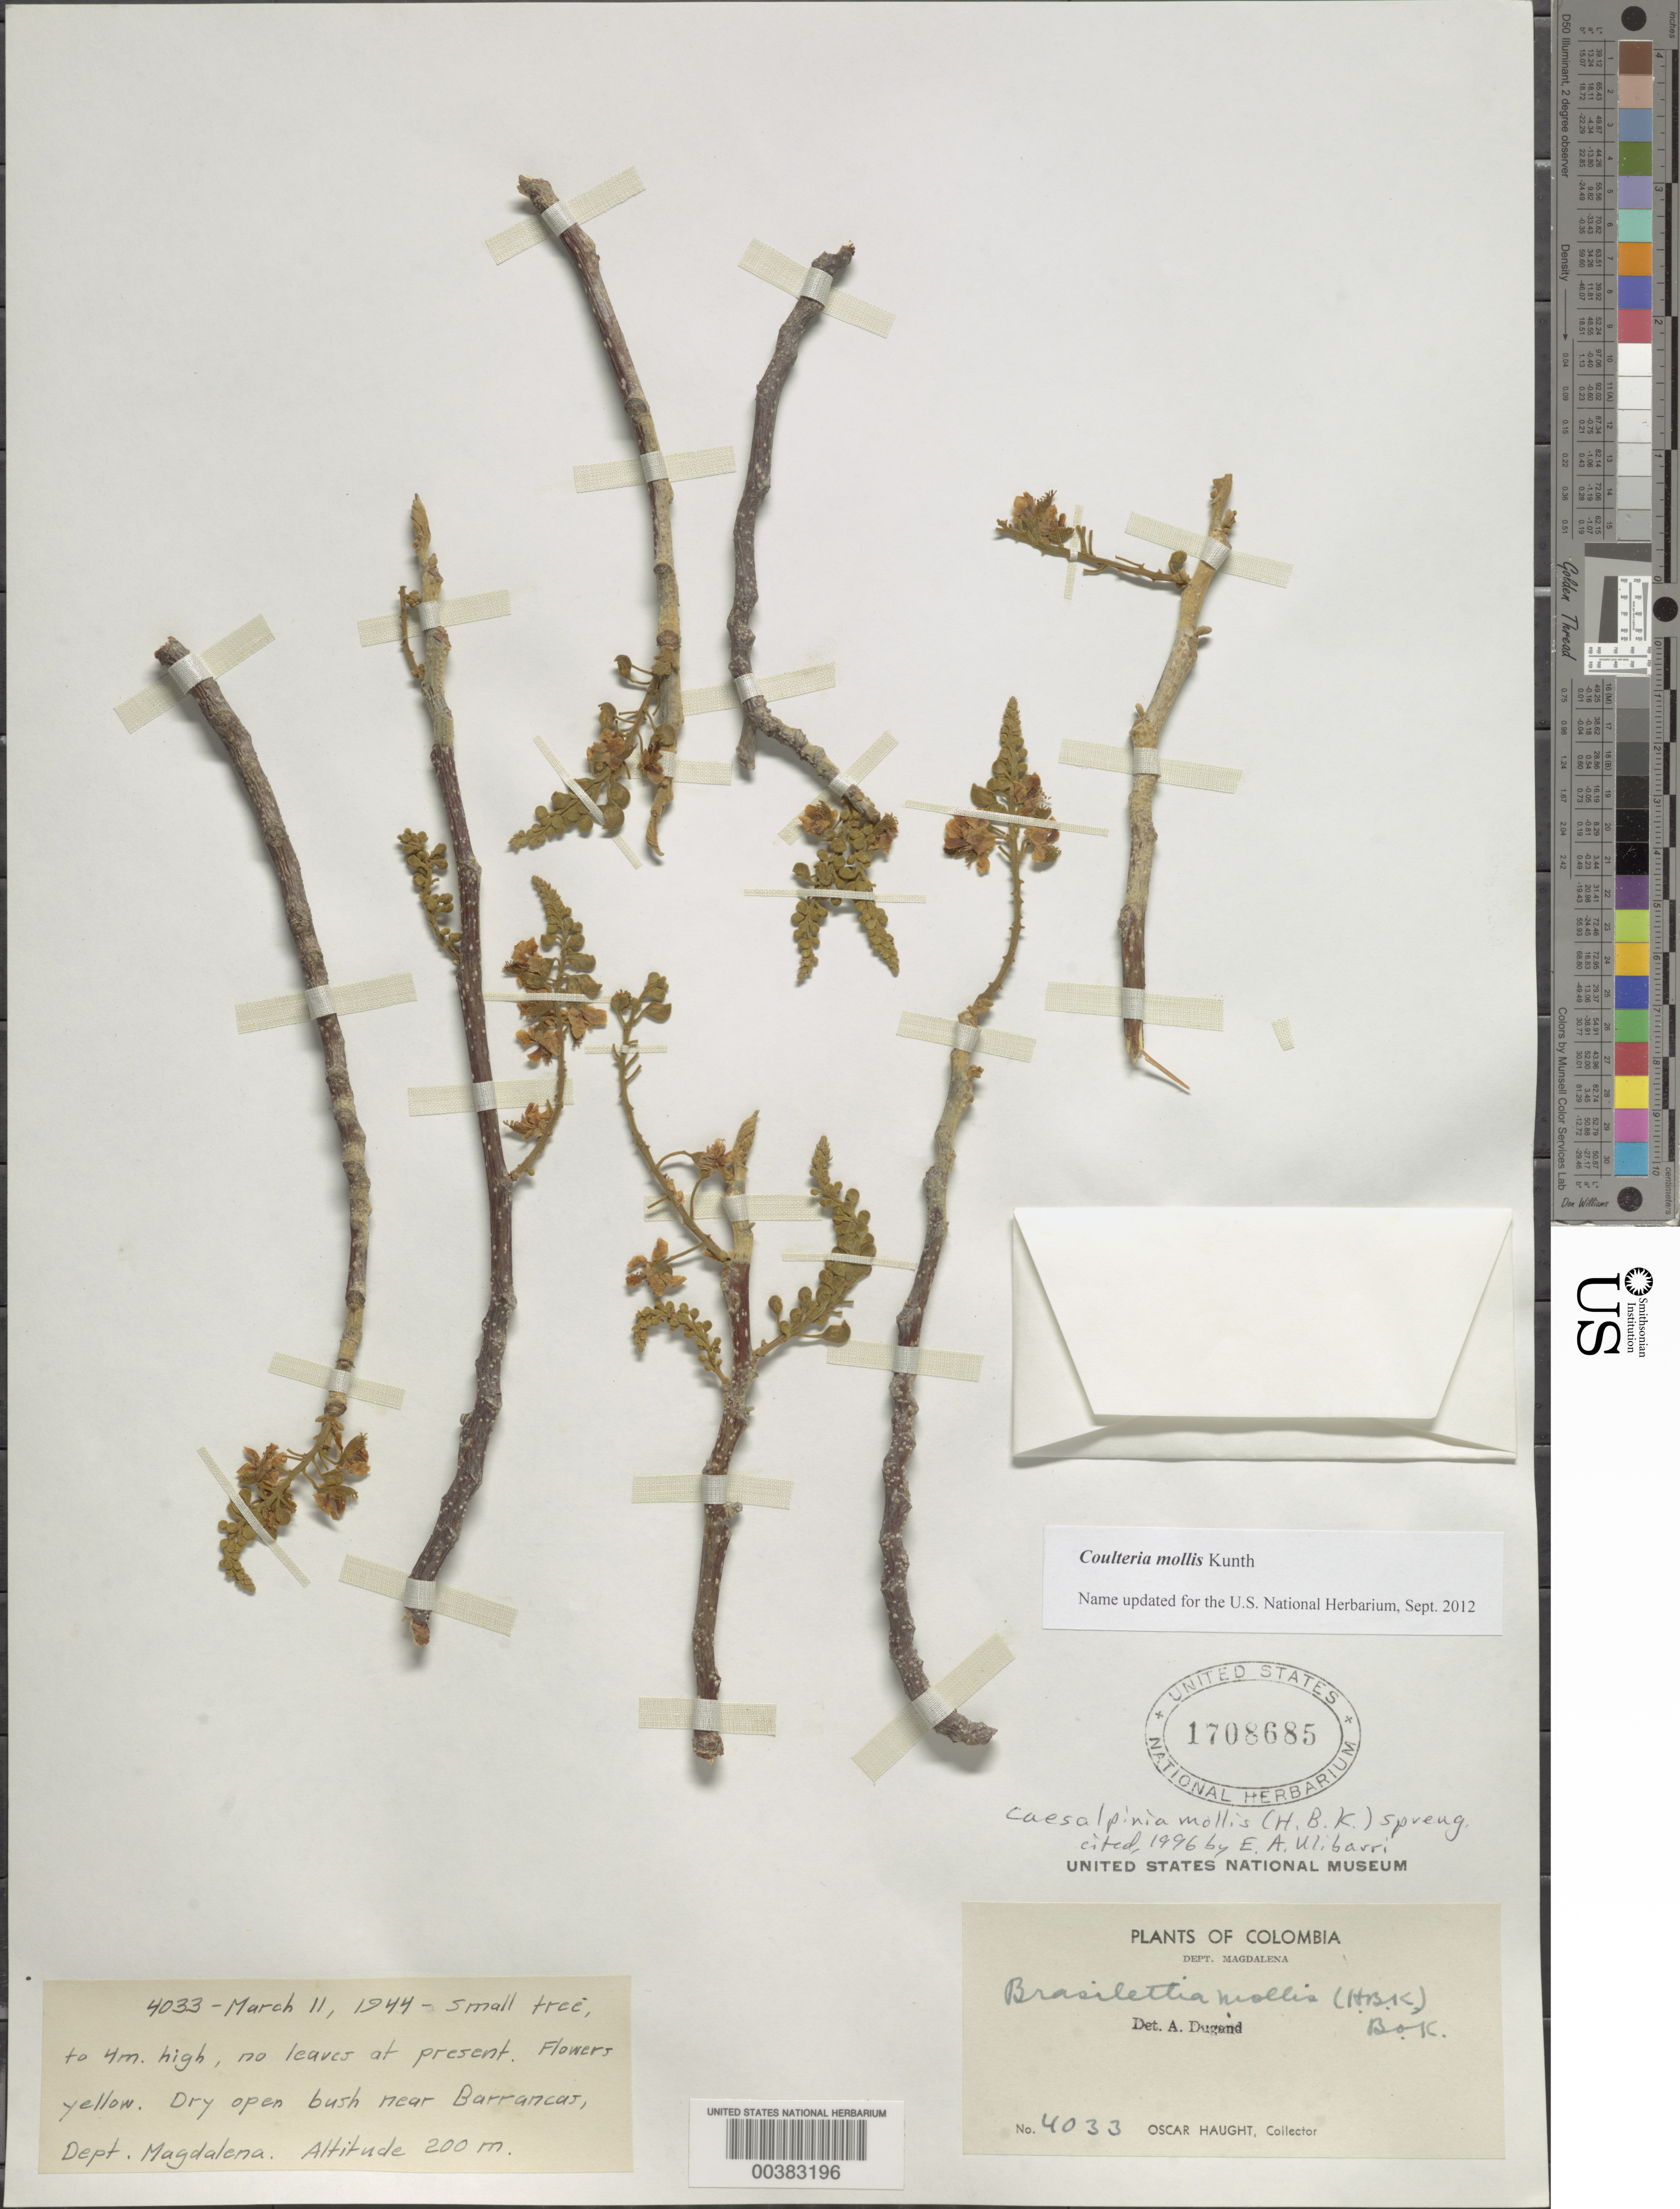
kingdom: Plantae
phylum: Tracheophyta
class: Magnoliopsida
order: Fabales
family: Fabaceae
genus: Coulteria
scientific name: Coulteria mollis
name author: Kunth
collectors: O. L. Haught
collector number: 4033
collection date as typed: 11 Mar 1944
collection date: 1944-03-11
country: Colombia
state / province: Magdalena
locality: Near barrancas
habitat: Dry open bush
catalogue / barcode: US 1708685